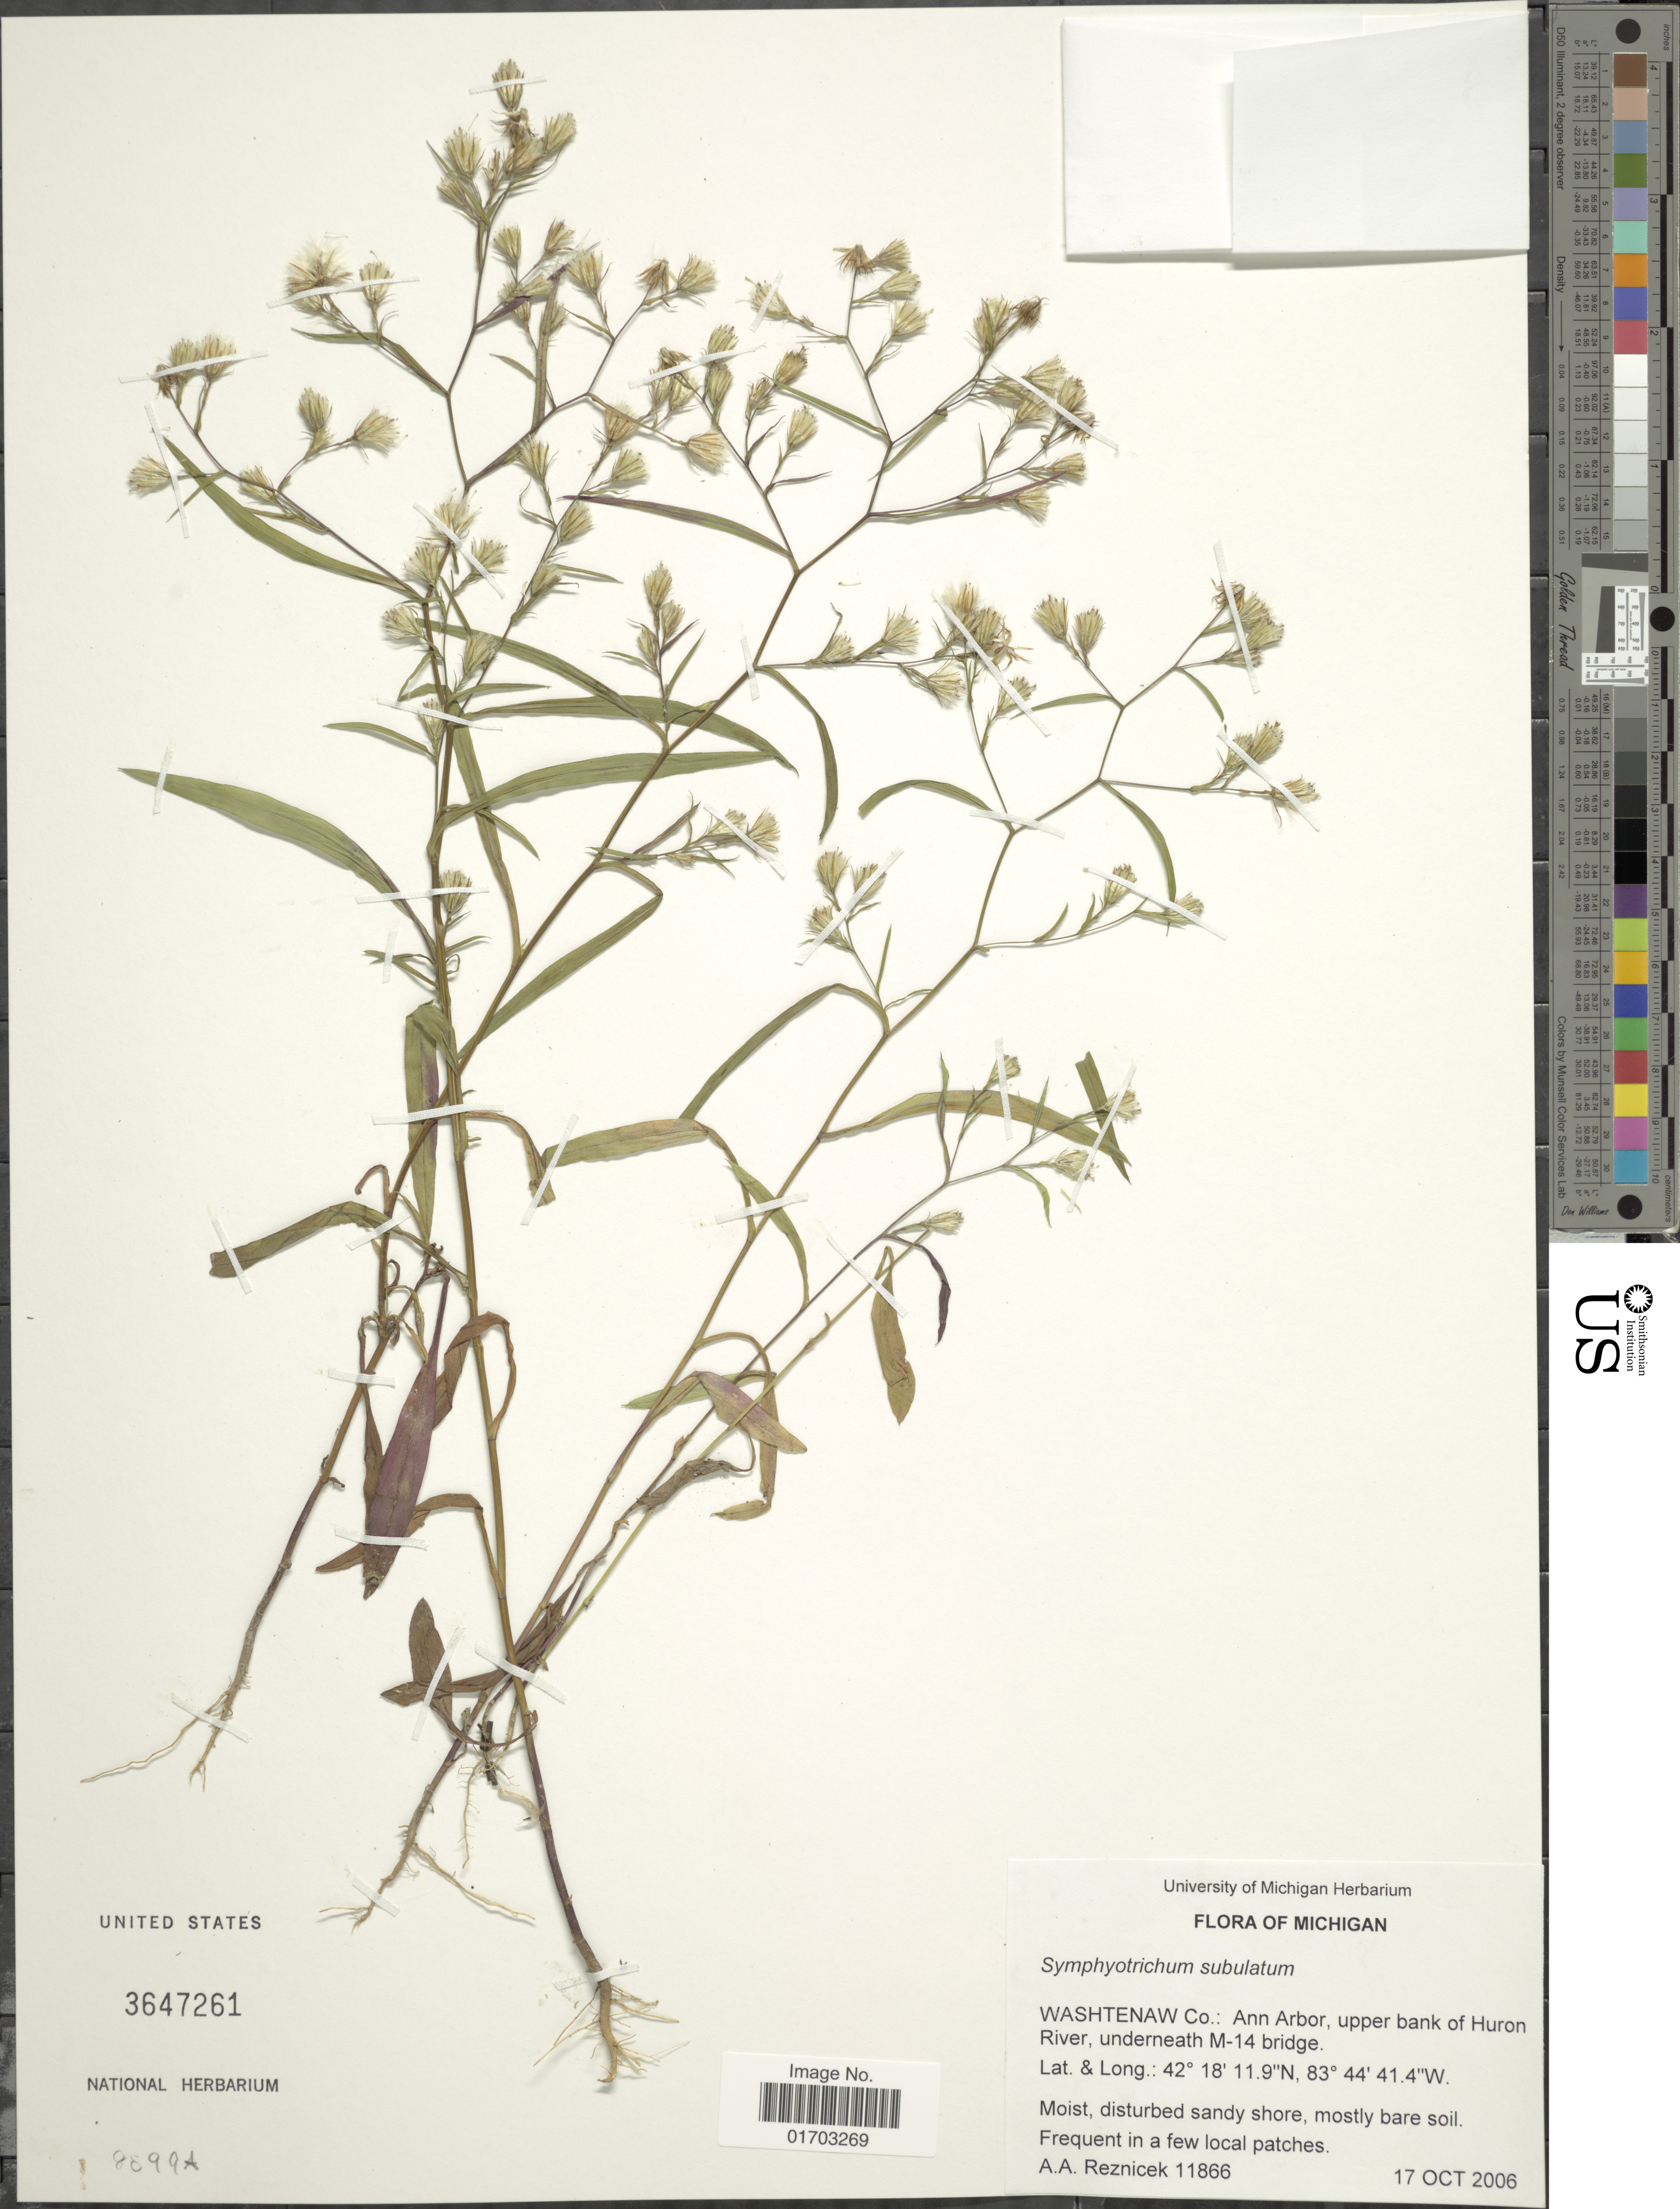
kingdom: Plantae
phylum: Tracheophyta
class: Magnoliopsida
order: Asterales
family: Asteraceae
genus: Symphyotrichum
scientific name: Symphyotrichum subulatum var. subulatum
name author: (Michx.) G.L. Nesom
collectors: A. A. Reznicek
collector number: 11866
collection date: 2006-10-17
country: United States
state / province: Michigan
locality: Washtenaw Co.: Ann Arbor, upper bank of Huron River, underneath M-14 bridge.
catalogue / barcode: US 3647261